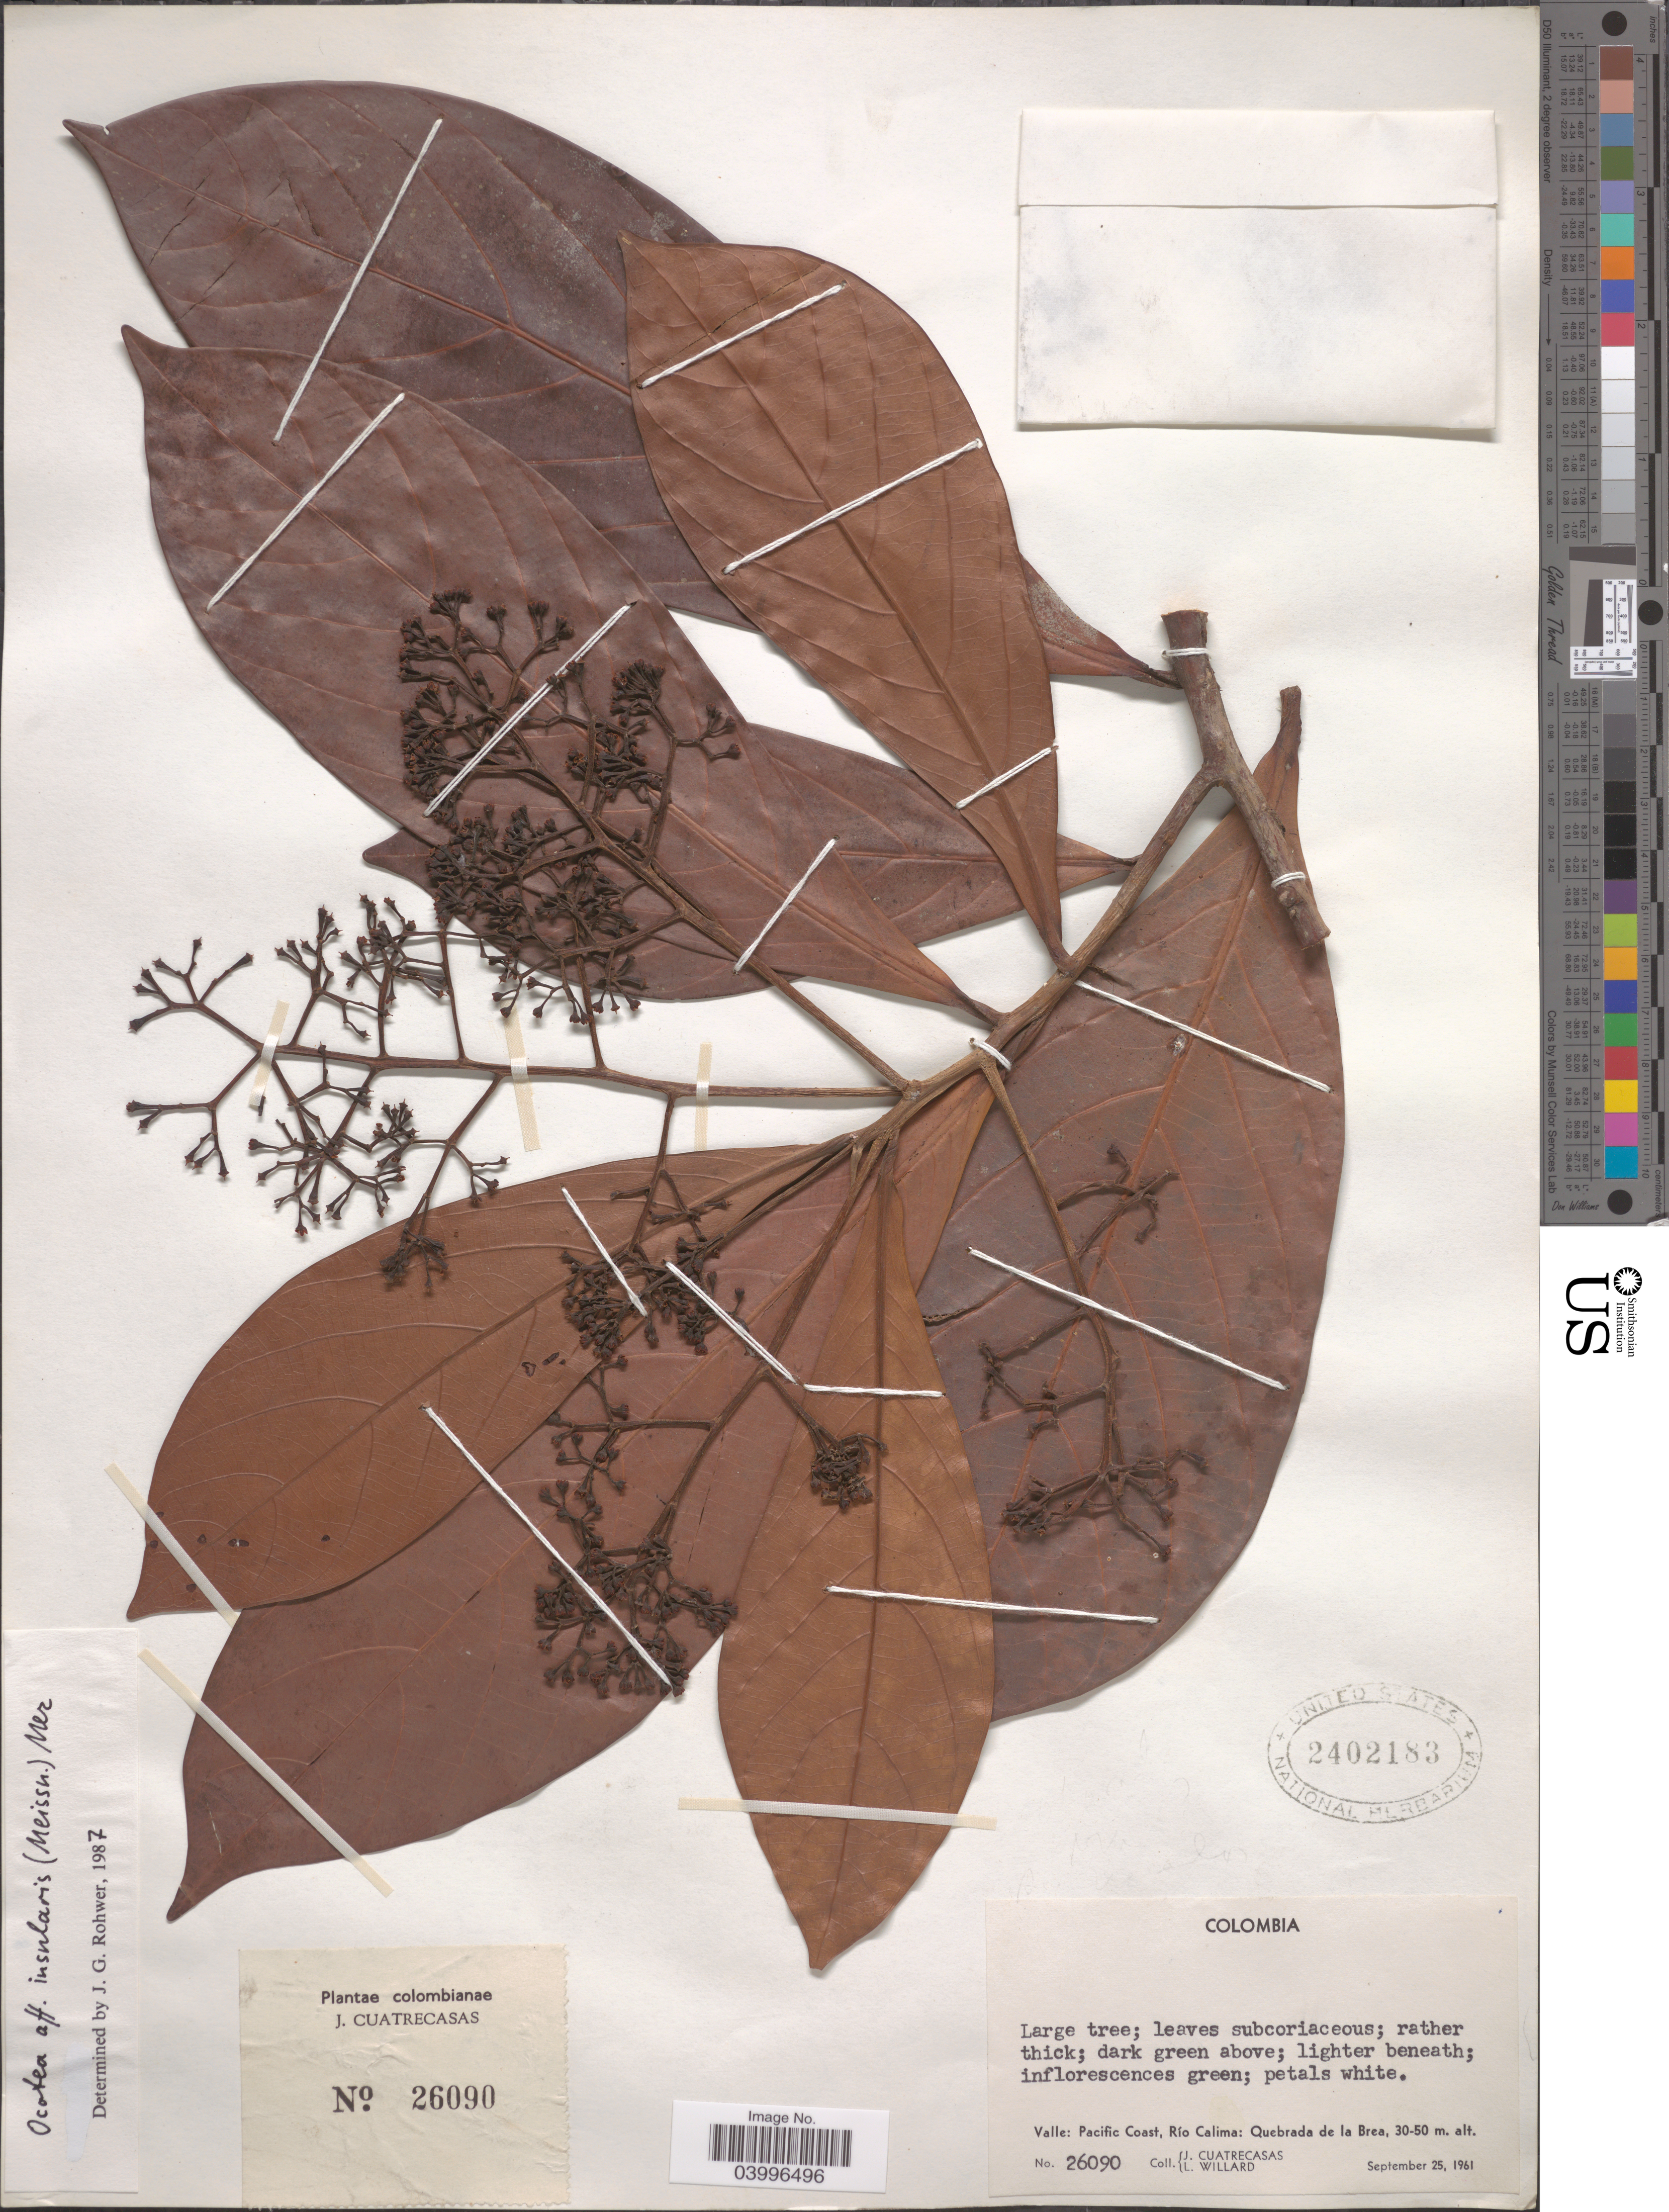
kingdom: Plantae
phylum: Tracheophyta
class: Magnoliopsida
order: Laurales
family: Lauraceae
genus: Ocotea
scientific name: Ocotea insularis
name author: (Meisn.) Mez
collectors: J. Cuatrecasas & L. Willard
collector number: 26090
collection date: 1961-09-25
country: Colombia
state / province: Valle del Cauca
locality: Valle; Pacific Coast, Río Calima: Quebrada de la Brea.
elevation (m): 30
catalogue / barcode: US 2402183